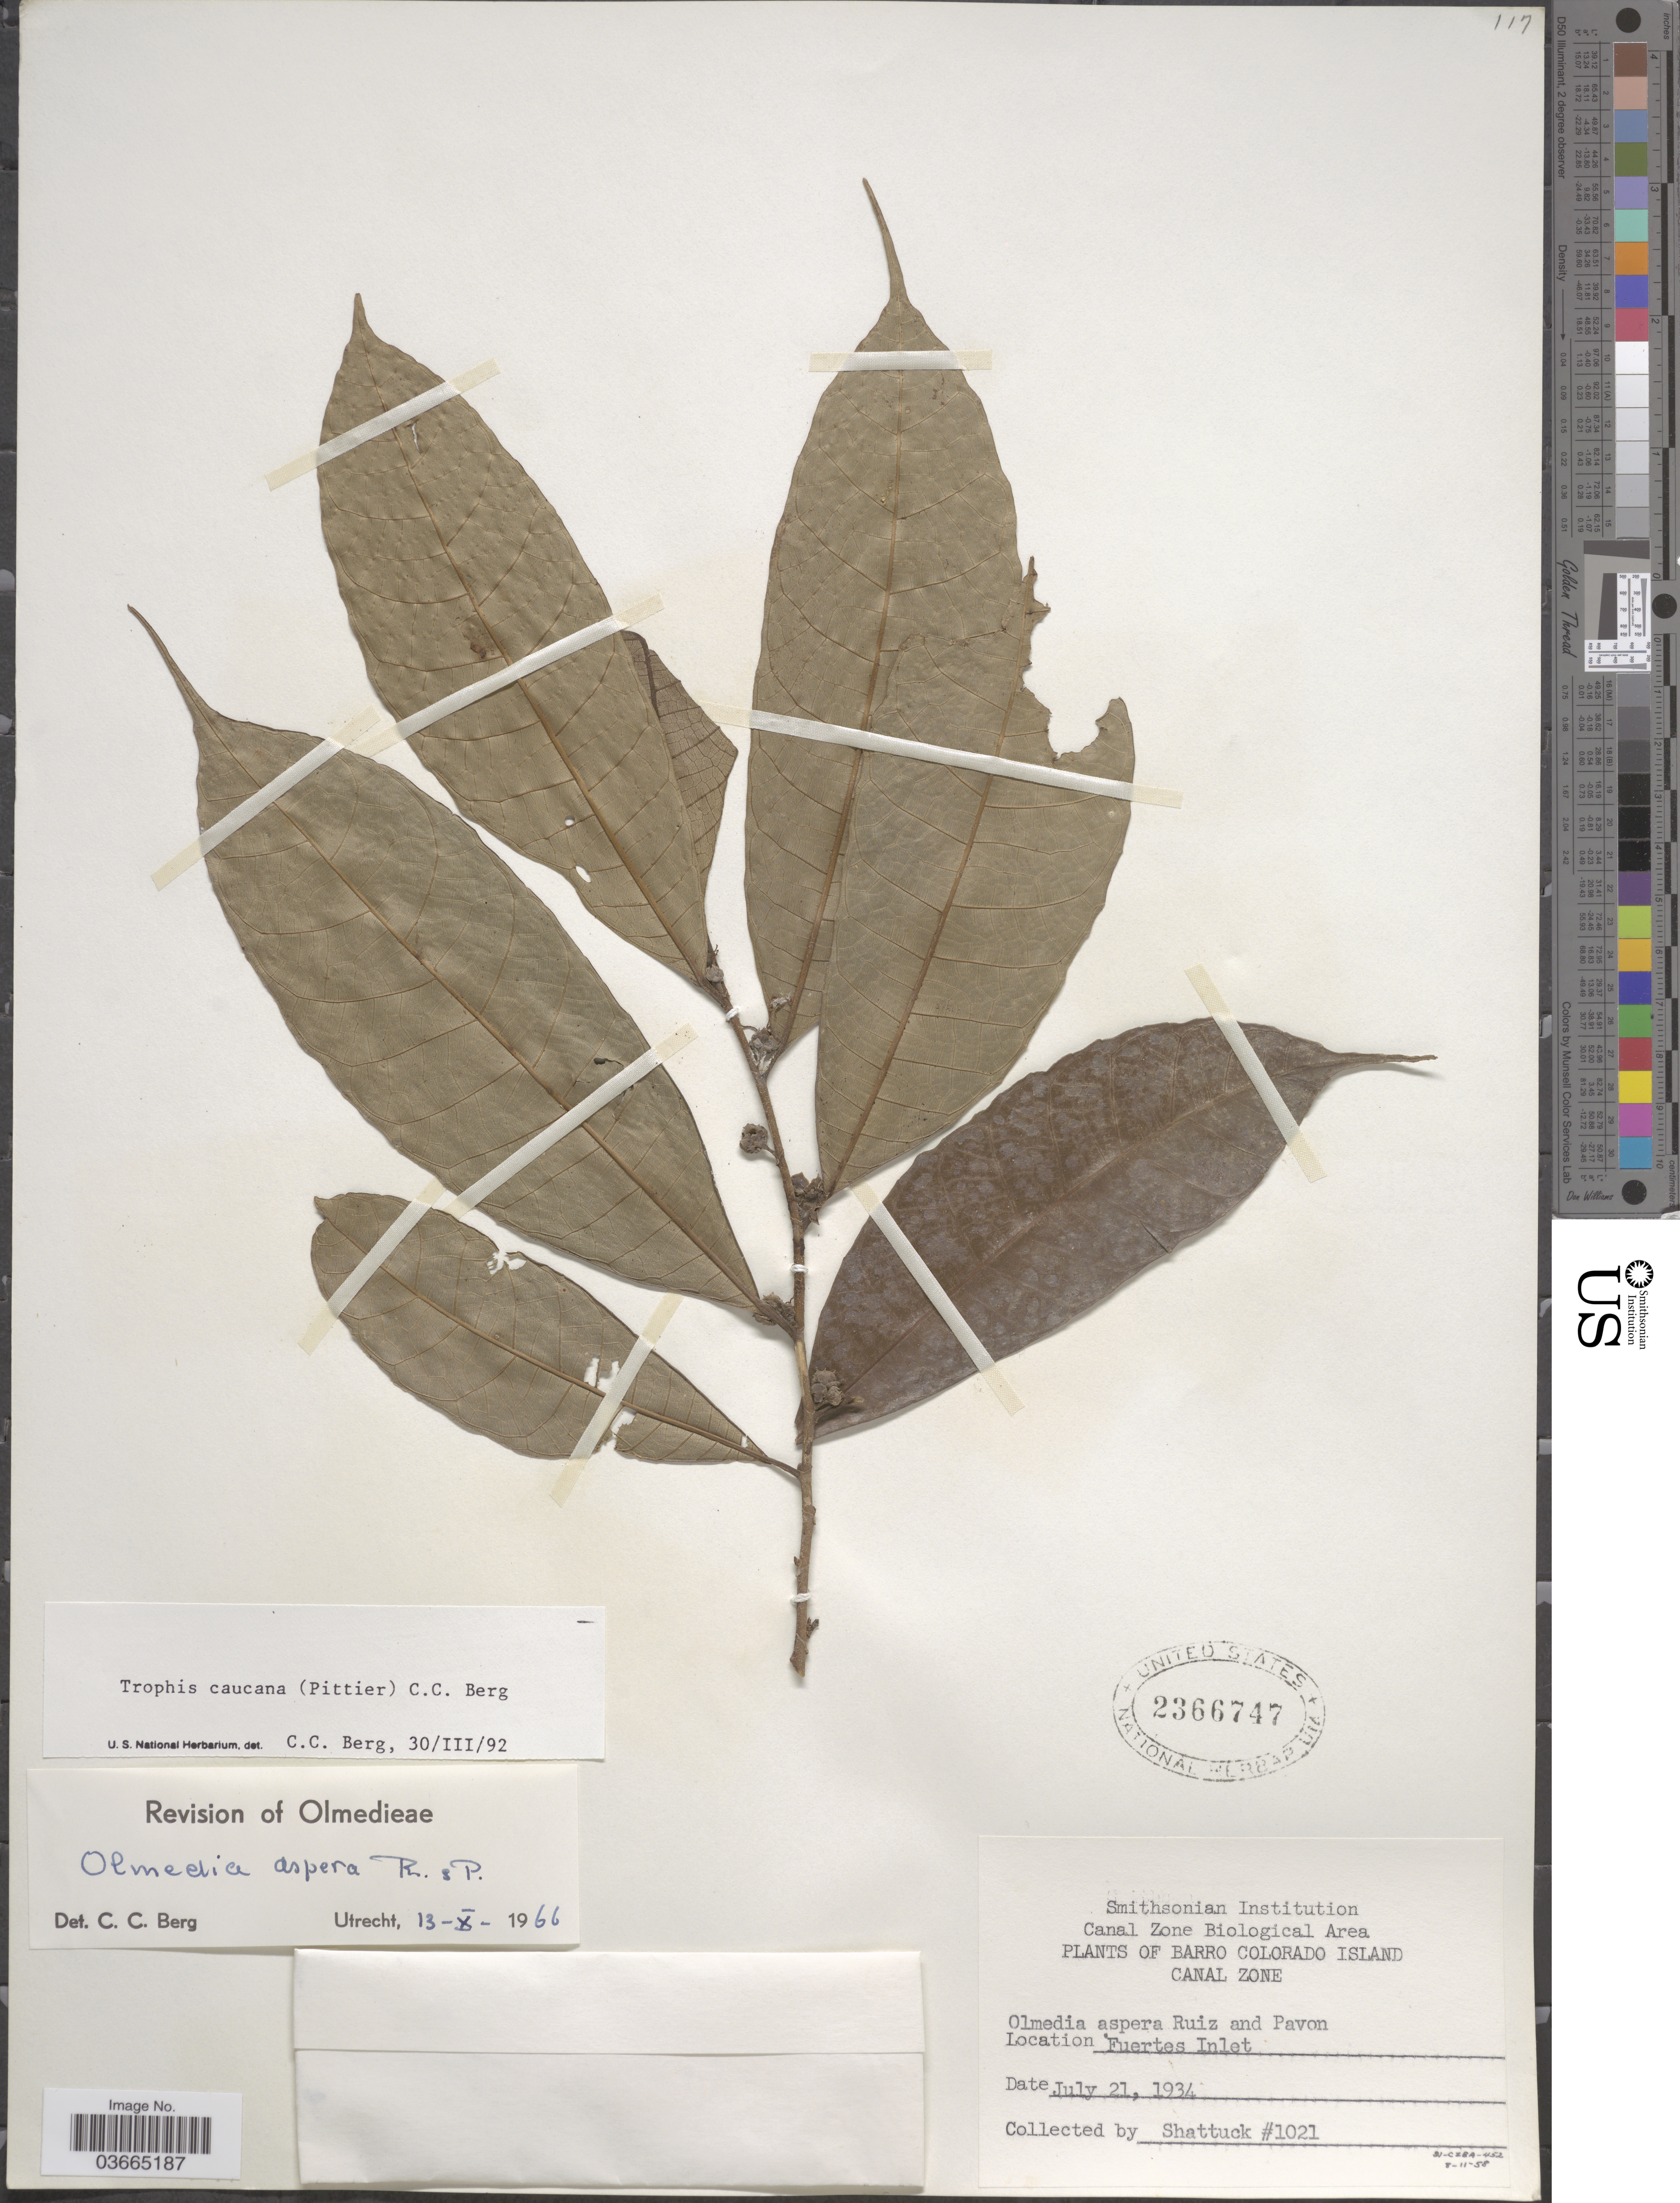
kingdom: Plantae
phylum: Tracheophyta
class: Magnoliopsida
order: Rosales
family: Moraceae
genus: Olmedia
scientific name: Olmedia aspera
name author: Ruiz & Pav.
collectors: Shattuck, --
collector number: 1021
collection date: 1934-07-21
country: Panama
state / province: Panamá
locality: Barro Colorado Island. Canal Zone. Fuertes Inlet.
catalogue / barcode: US 2366747